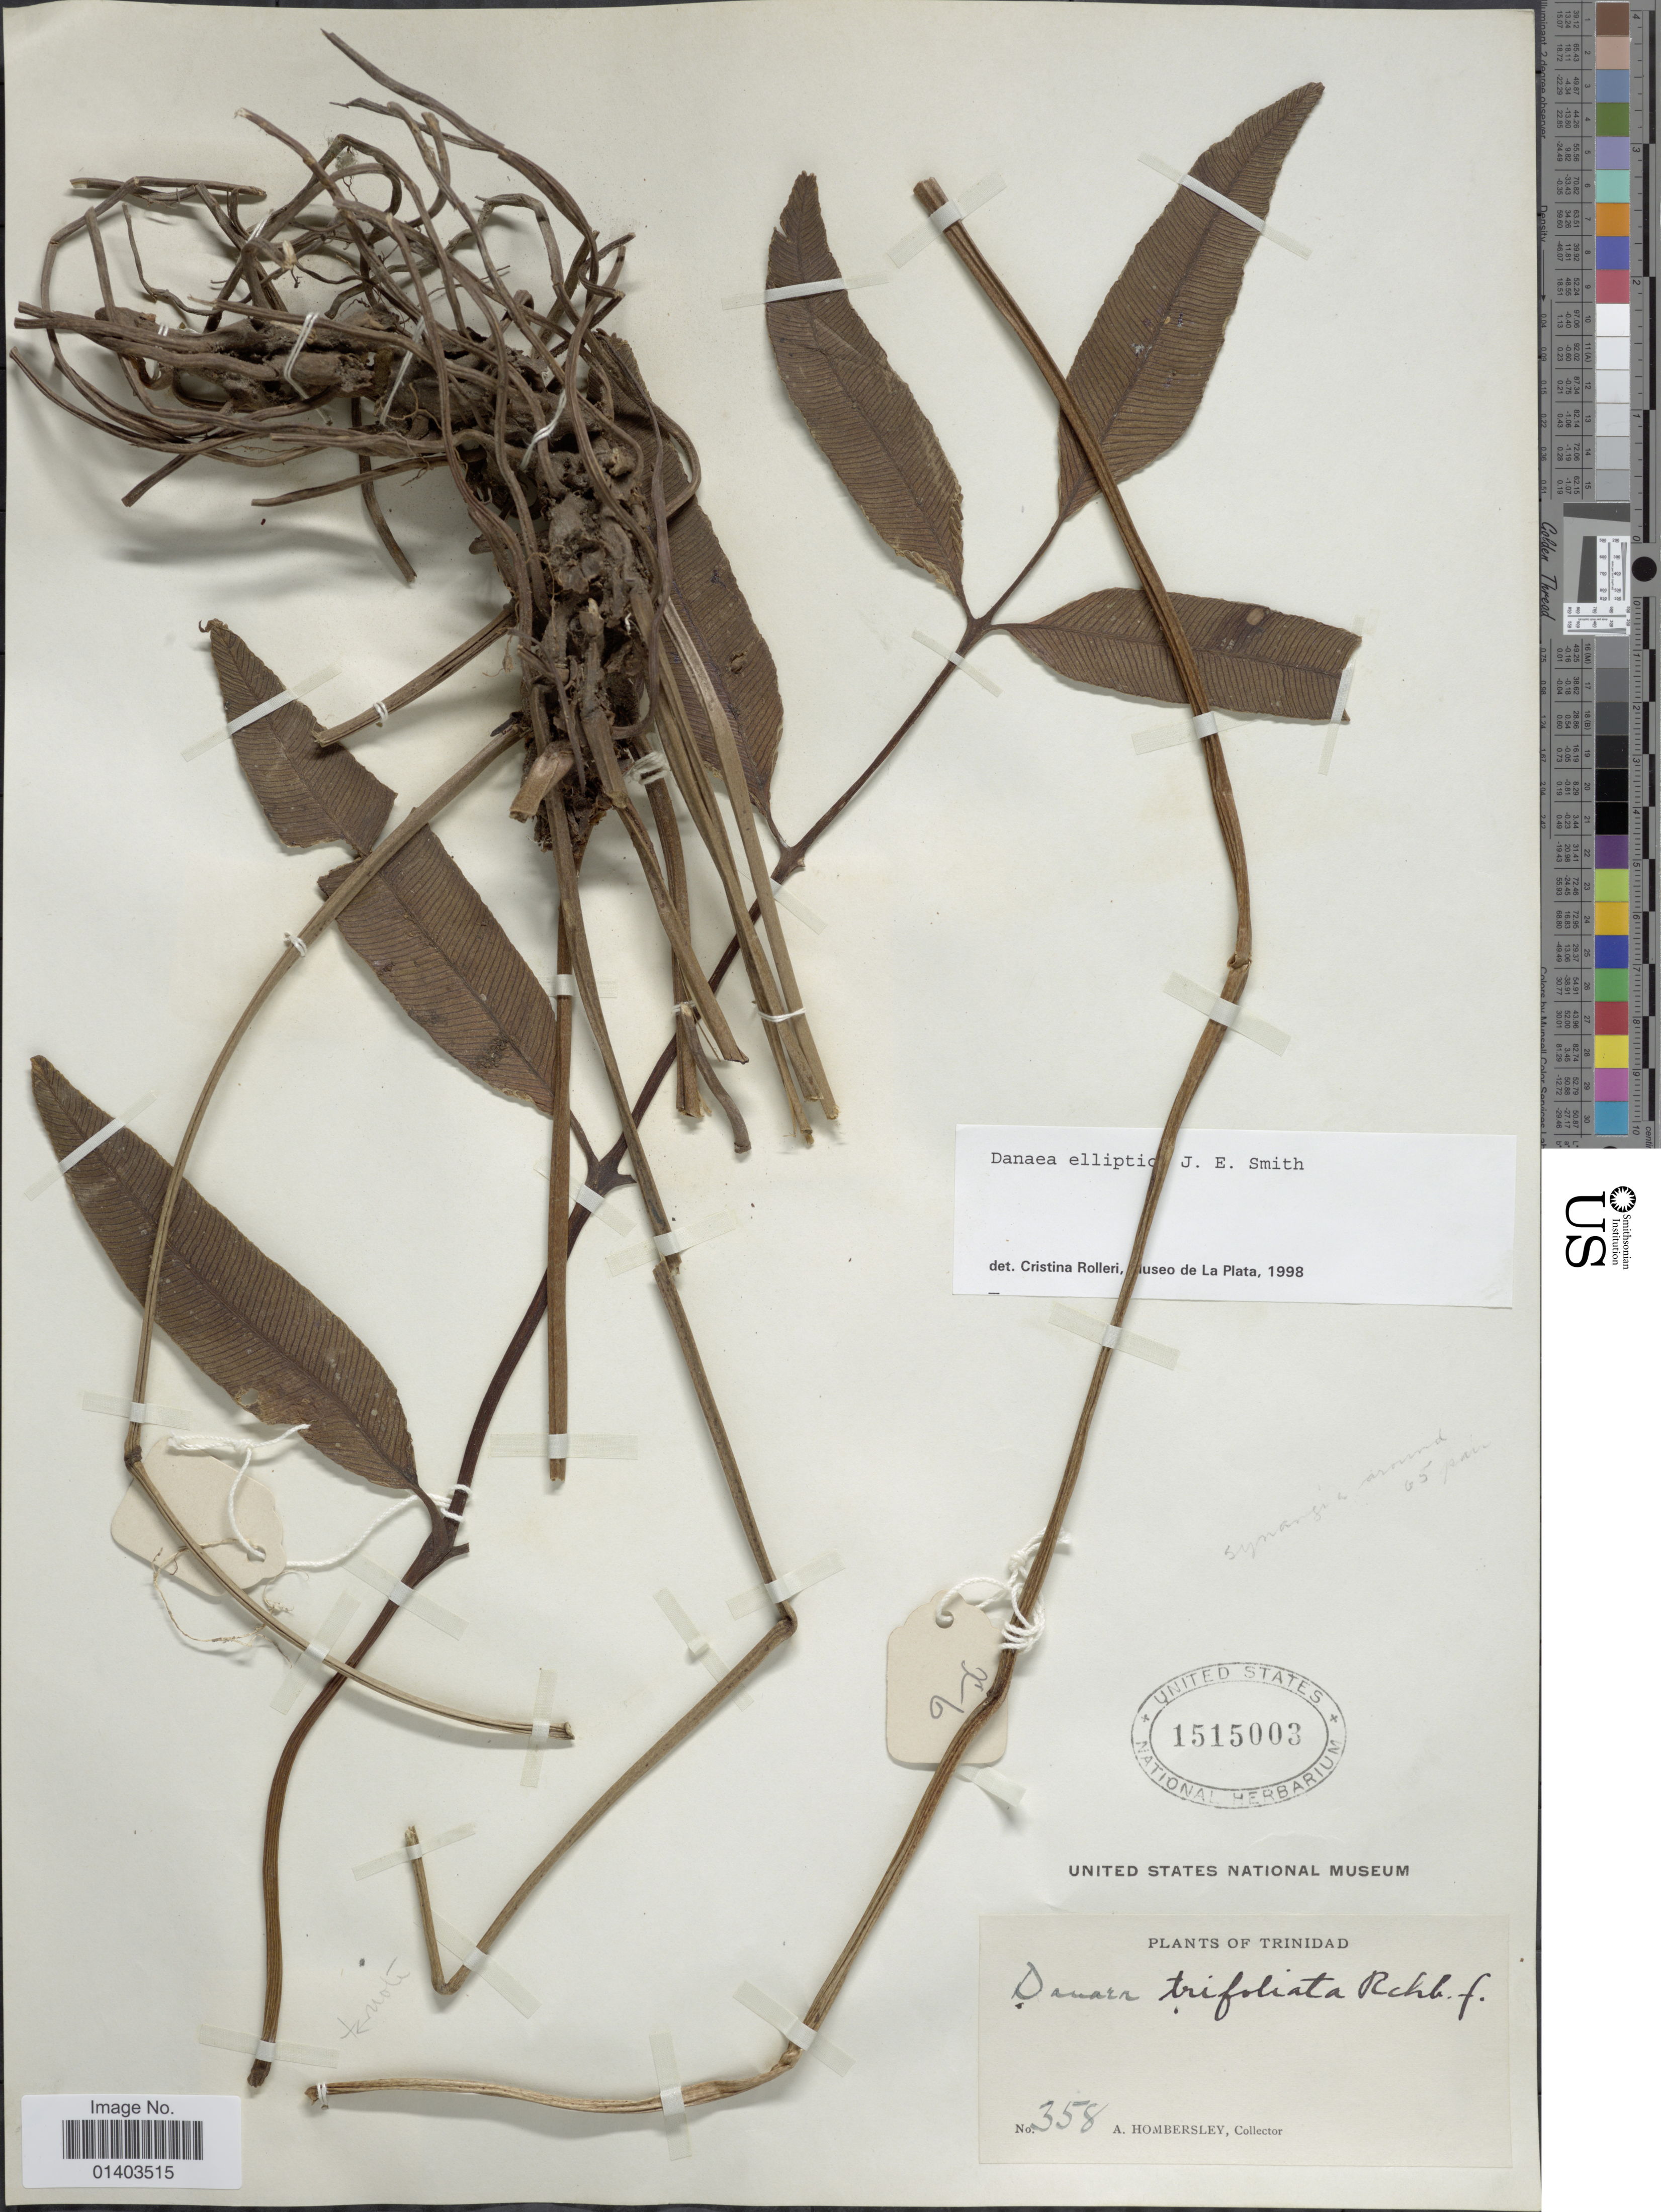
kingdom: Plantae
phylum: Tracheophyta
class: Polypodiopsida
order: Marattiales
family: Marattiaceae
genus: Danaea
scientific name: Danaea elliptica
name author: Sm.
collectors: A. Hombersley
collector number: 358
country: Trinidad and Tobago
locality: Trinidad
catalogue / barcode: US 1515003